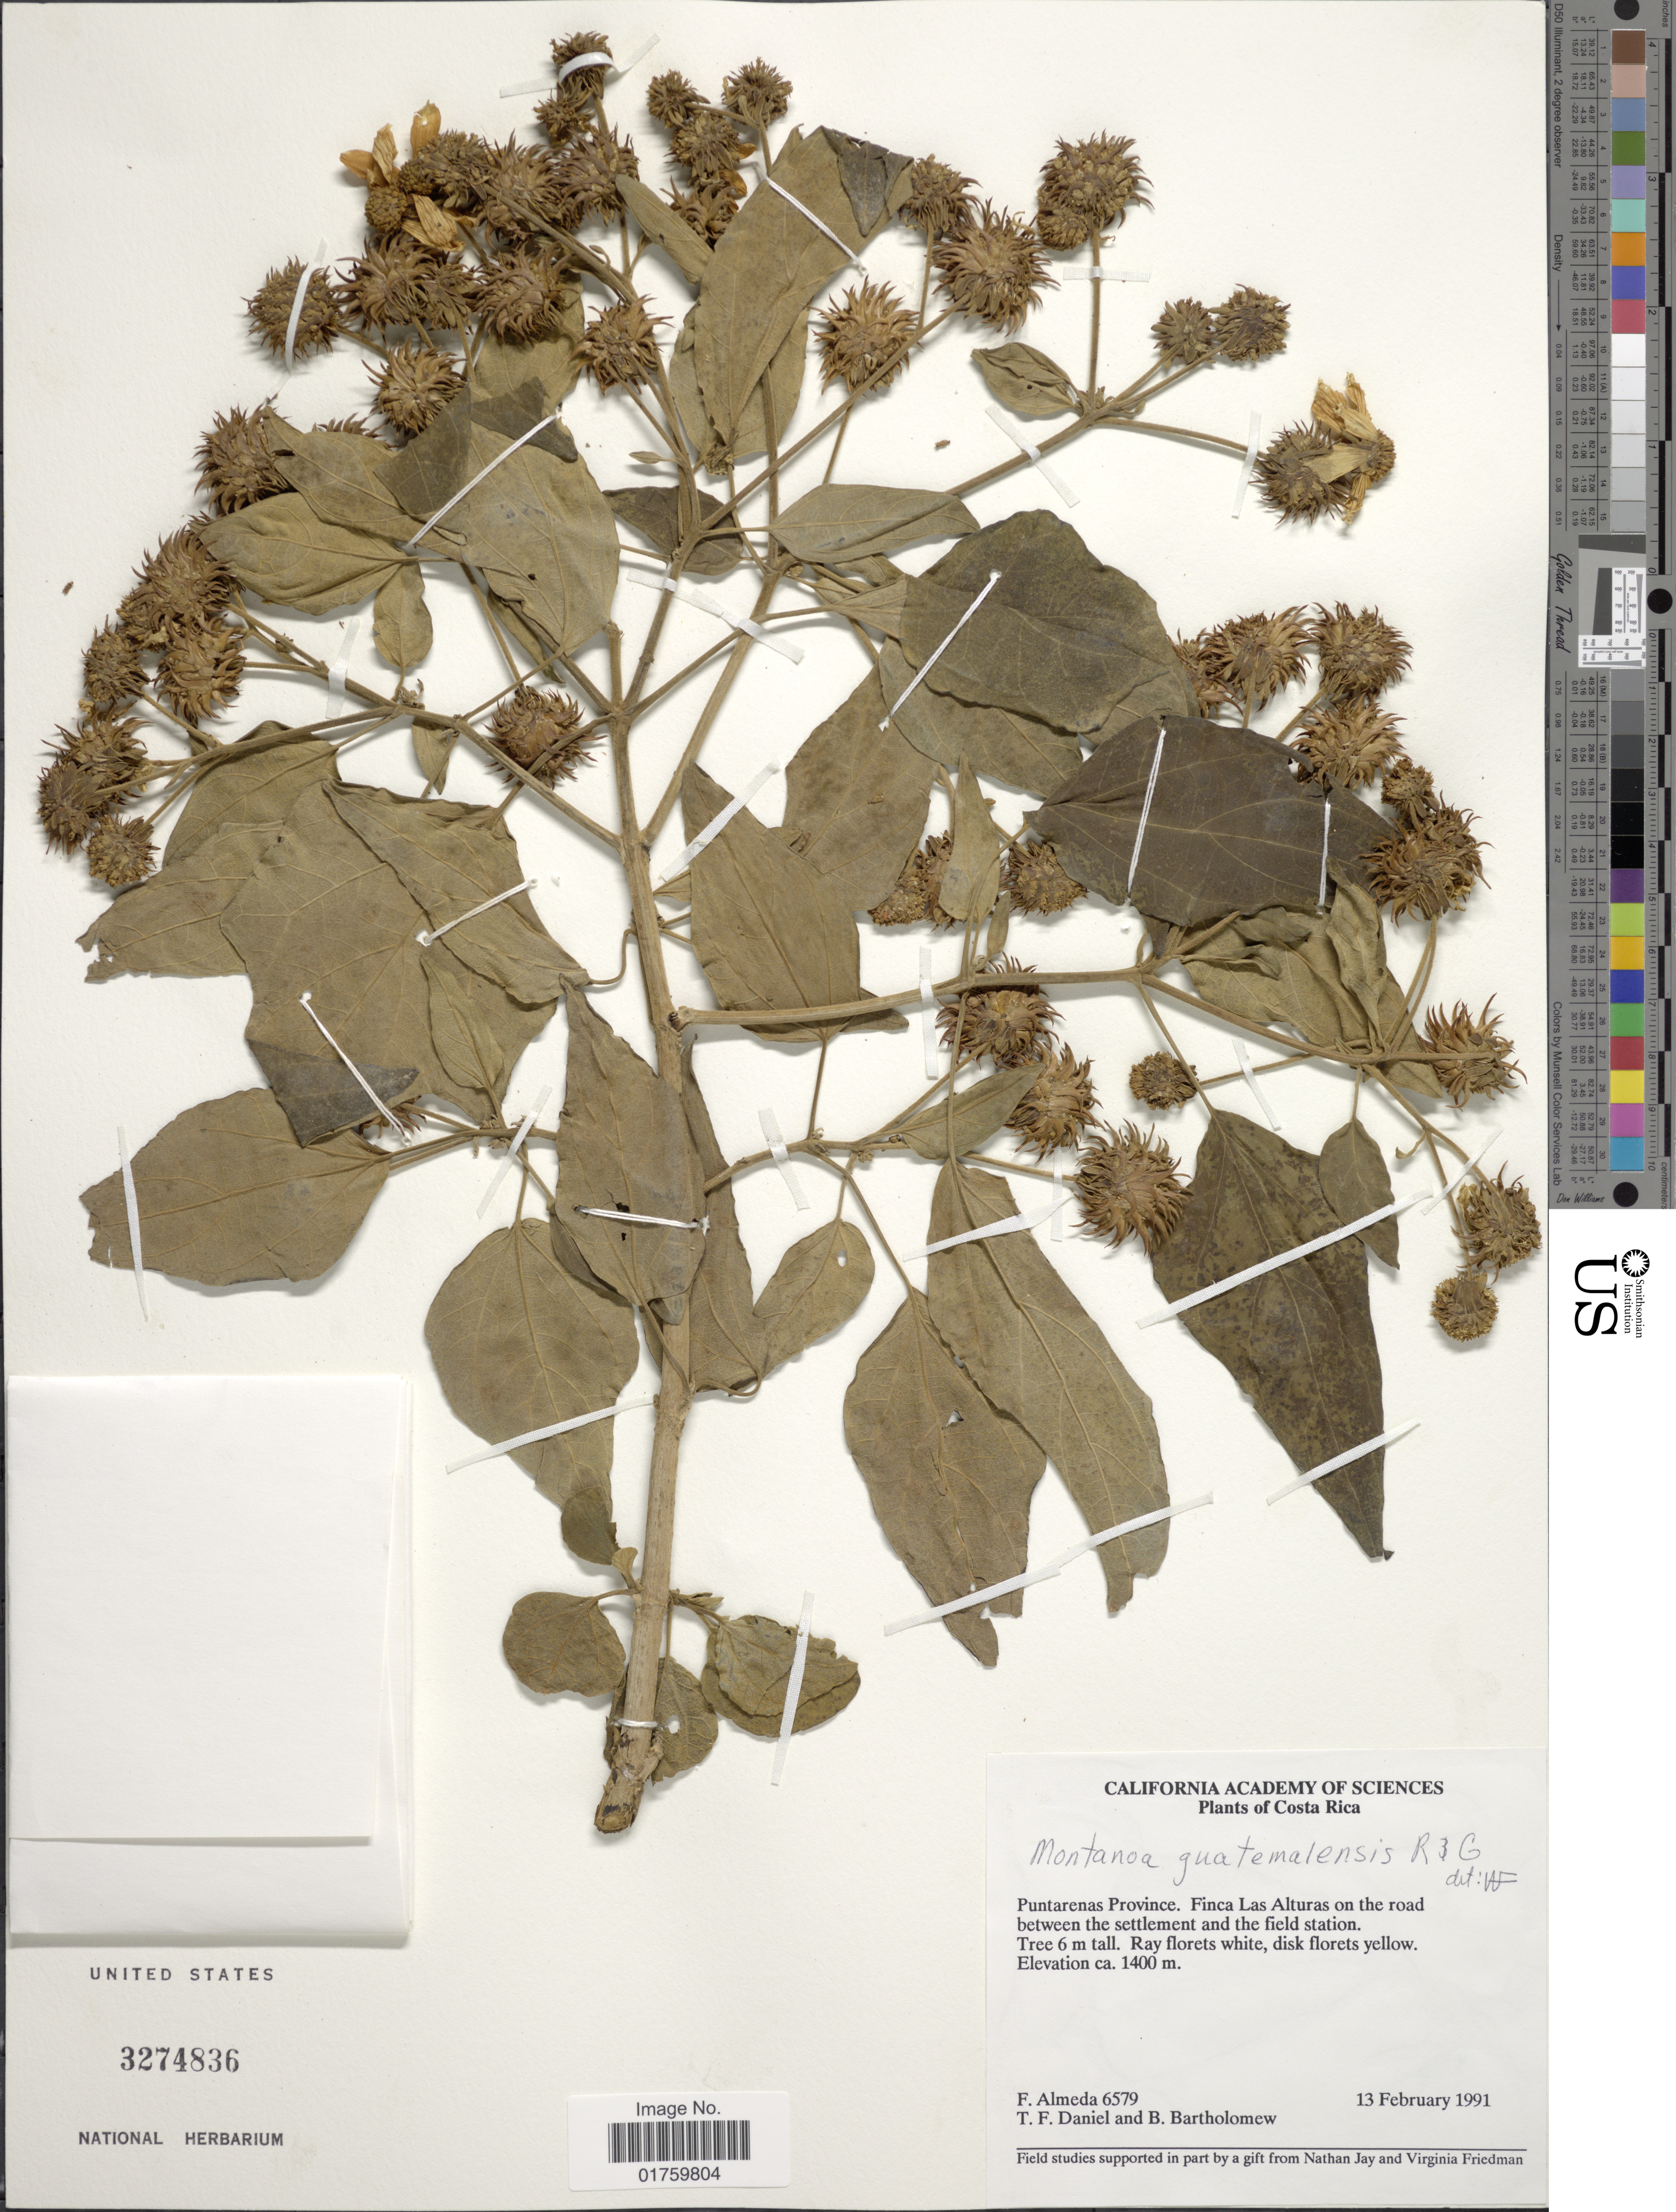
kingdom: Plantae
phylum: Tracheophyta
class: Magnoliopsida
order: Asterales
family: Asteraceae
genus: Montanoa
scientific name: Montanoa guatemalensis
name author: B.L. Rob. & Greenm.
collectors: F. Almeda, T. F. Daniel & B. Bartholomew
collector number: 6579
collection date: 1991-02-13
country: Costa Rica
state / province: Puntarenas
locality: Finca Las Alturas on the road between the settlement and the field station.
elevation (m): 1400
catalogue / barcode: US 3274836